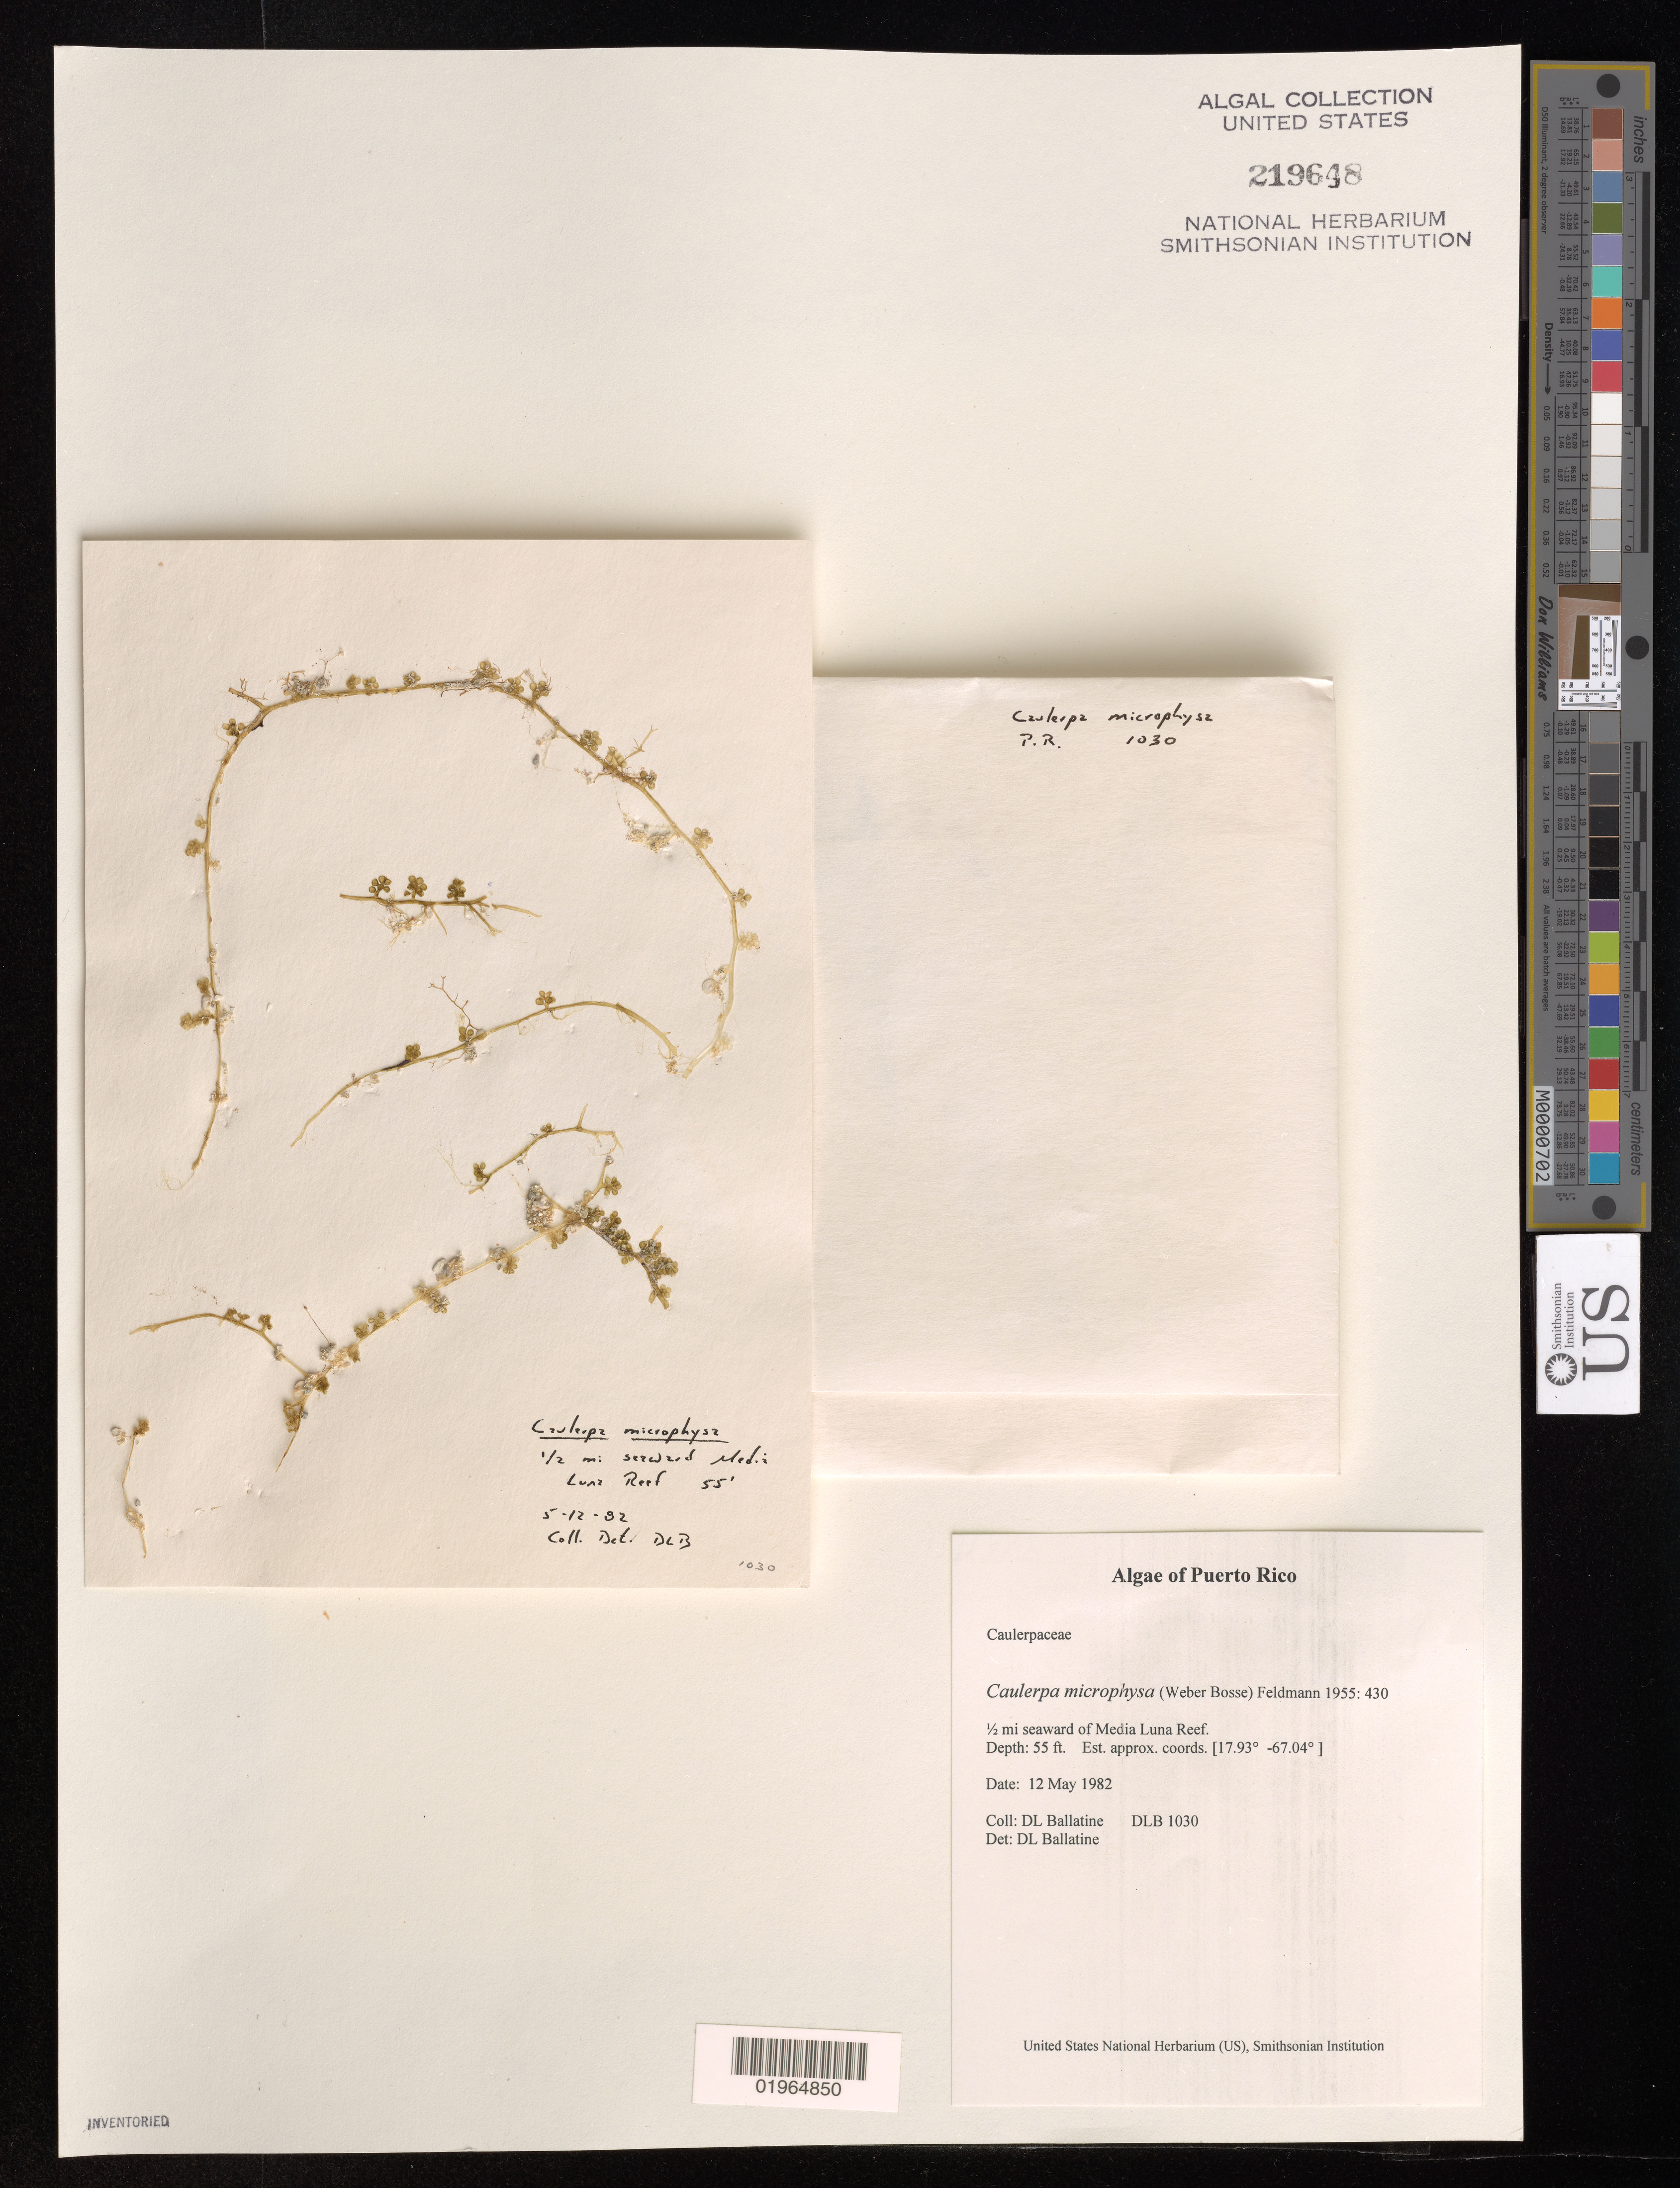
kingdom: Plantae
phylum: Chlorophyta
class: Ulvophyceae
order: Bryopsidales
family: Caulerpaceae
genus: Caulerpa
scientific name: Caulerpa microphysa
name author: (Weber Bosse) Feldmann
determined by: Ballantine, D. L.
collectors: D.L. Ballantine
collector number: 1030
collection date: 1982-05-12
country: Puerto Rico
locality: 1/2 mi seaward Media Luna Reef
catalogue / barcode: US 219648